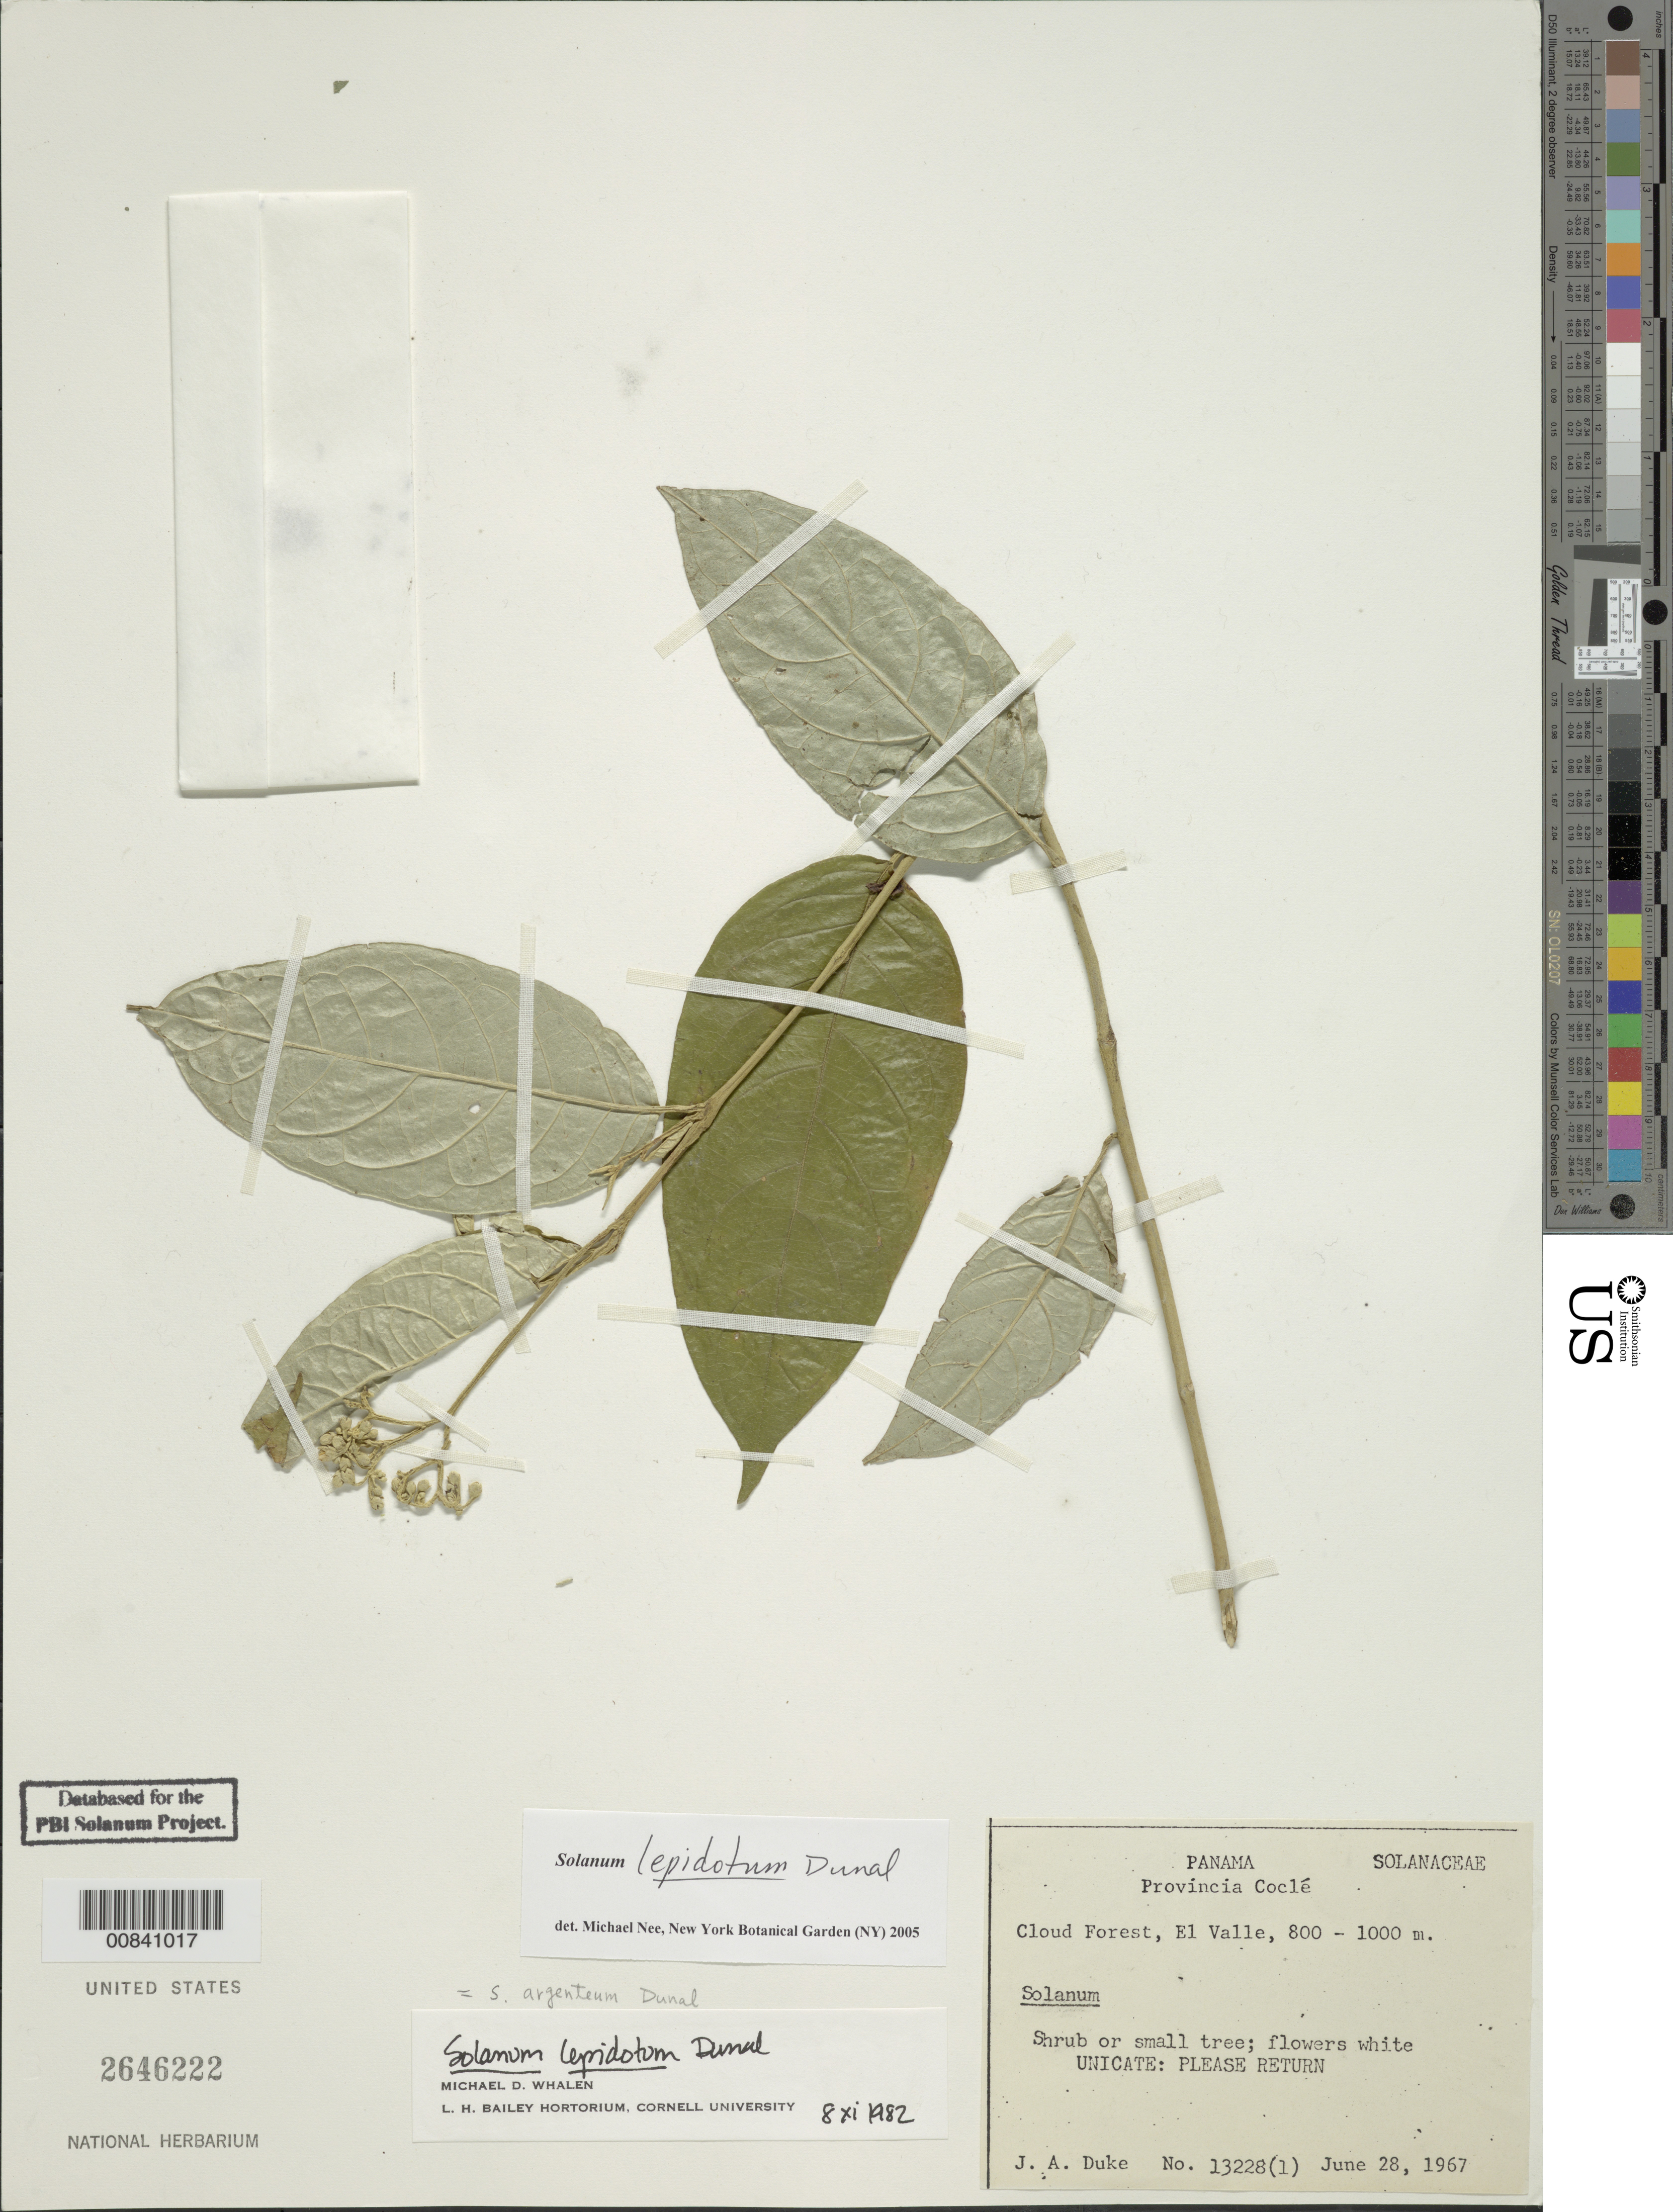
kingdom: Plantae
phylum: Tracheophyta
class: Magnoliopsida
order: Solanales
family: Solanaceae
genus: Solanum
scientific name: Solanum lepidotum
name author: Humb. & Bonpl. ex Dunal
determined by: Nee, Michael H.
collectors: J. A. Duke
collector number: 13228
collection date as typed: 28 Jun 1967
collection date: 1967-06-28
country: Panama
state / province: Coclé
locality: El Valle.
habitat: Cloud forest.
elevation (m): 800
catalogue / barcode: US 2646222